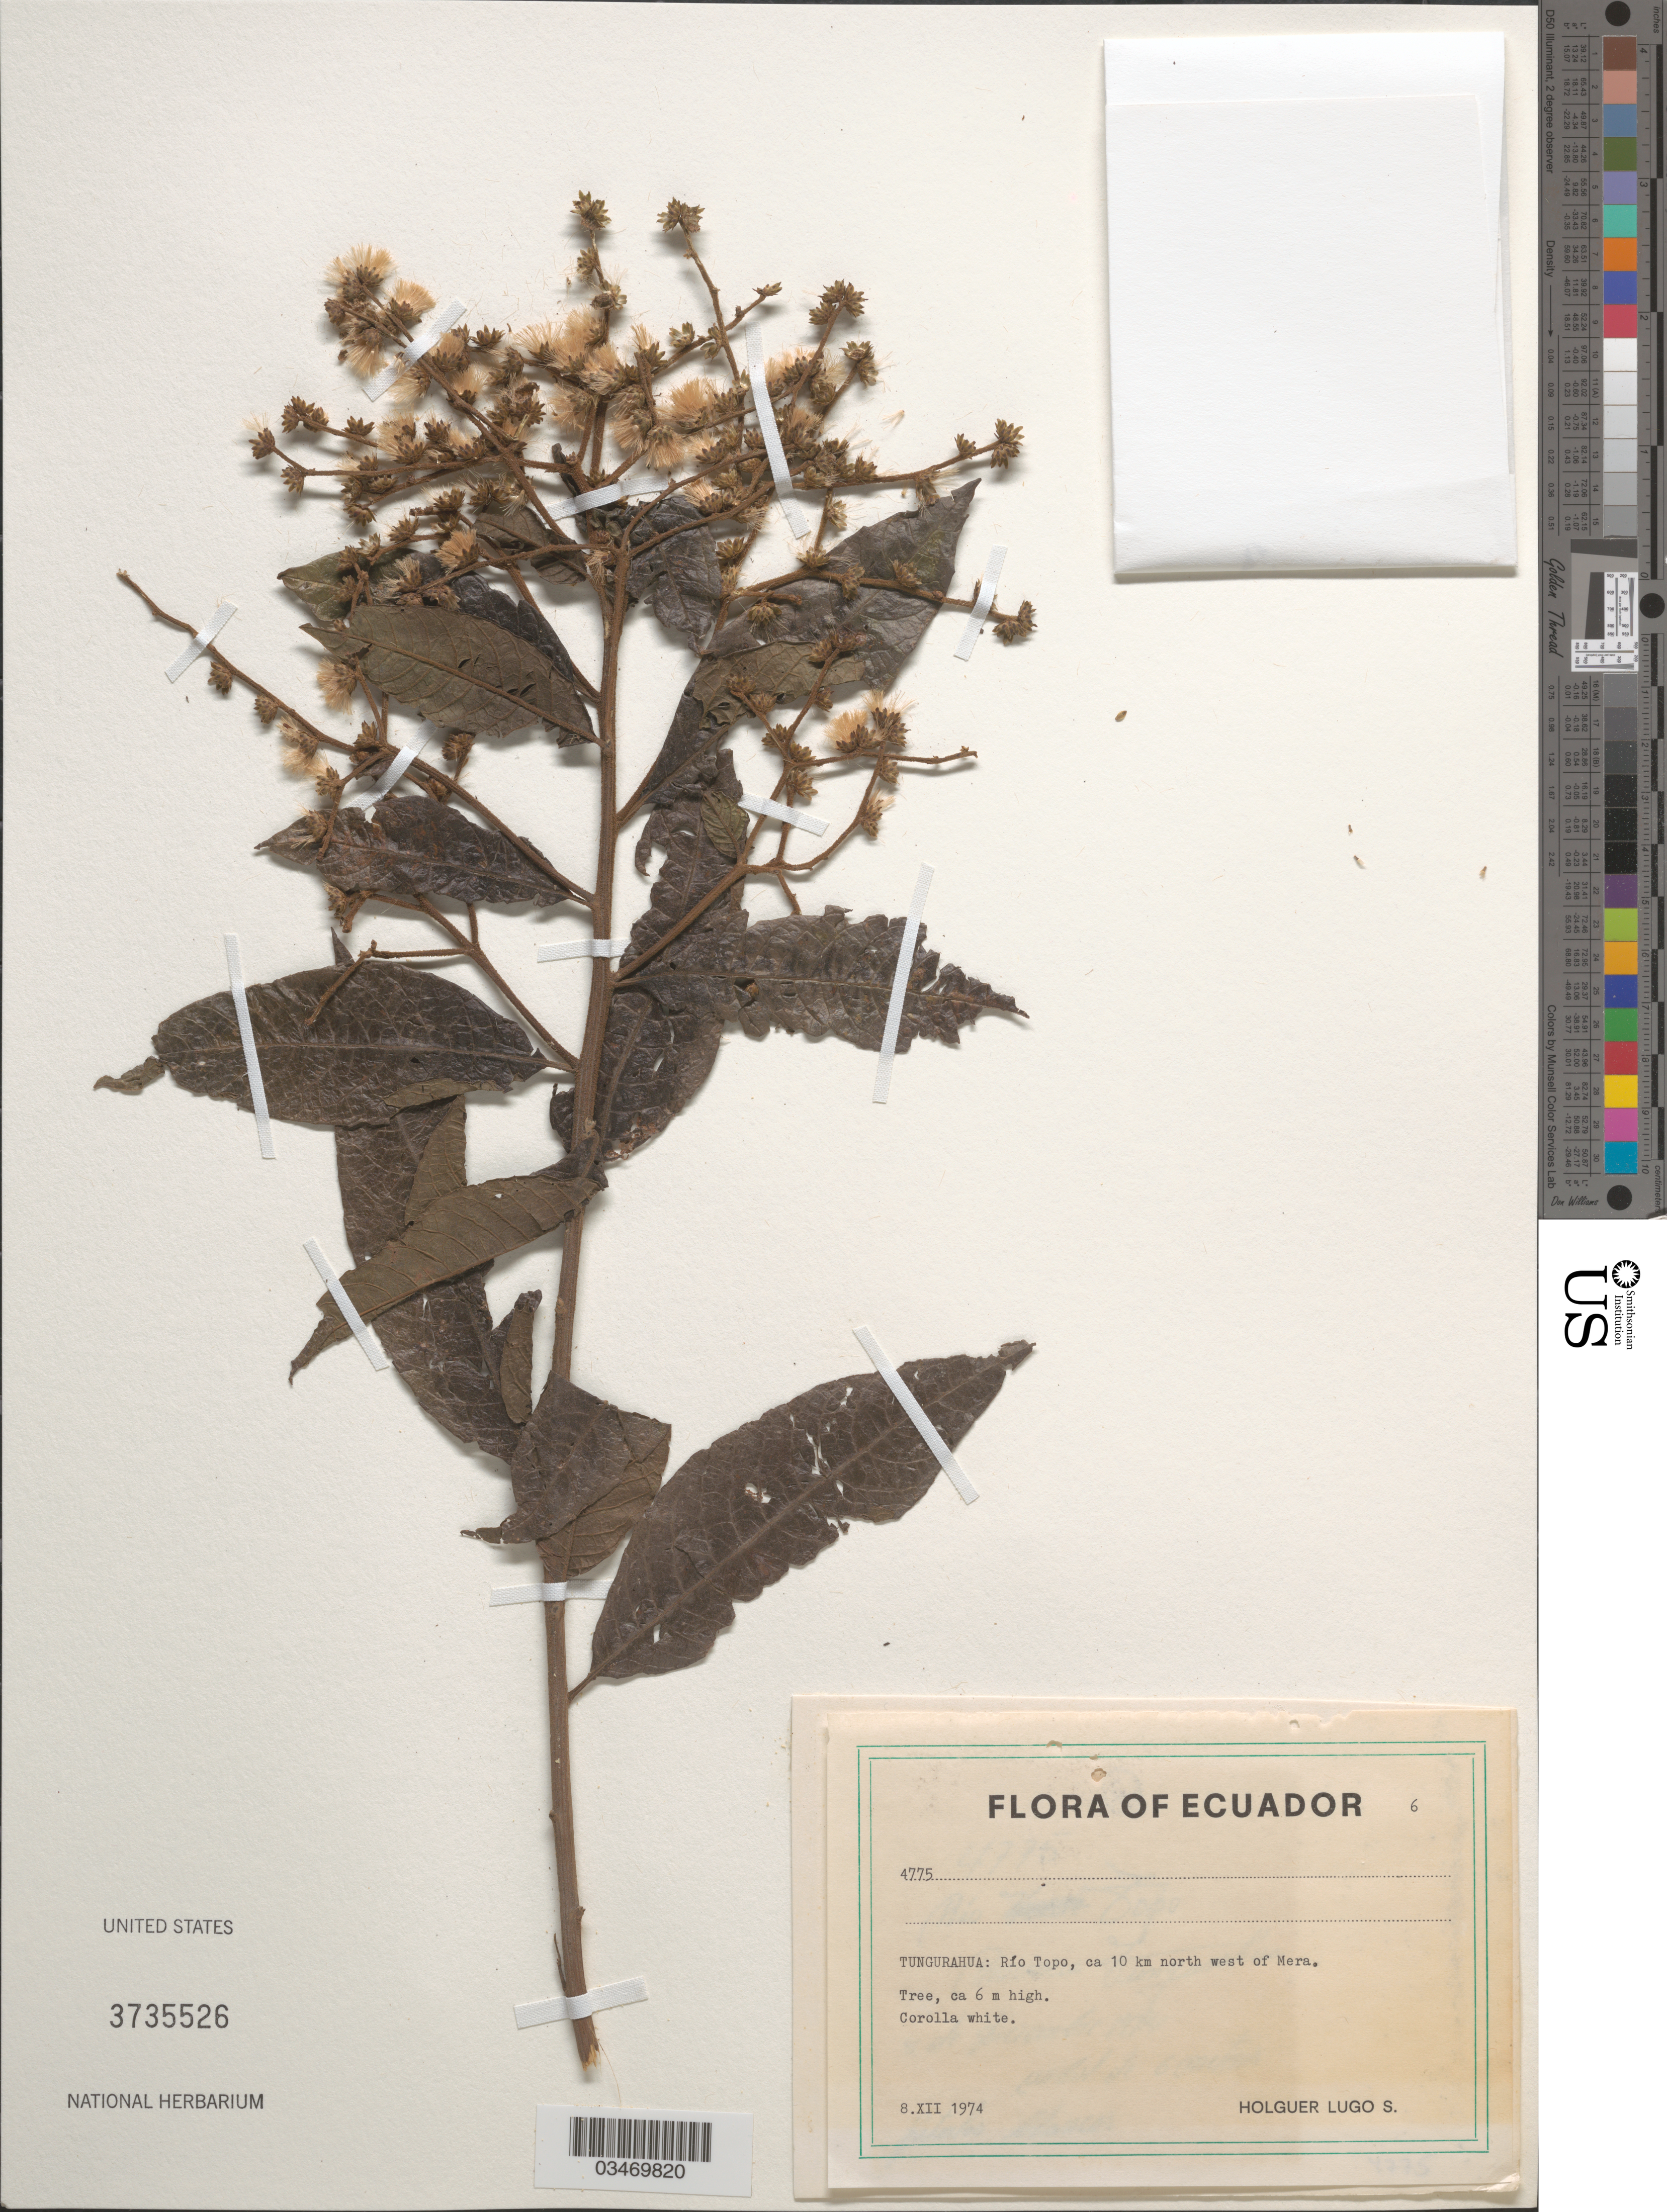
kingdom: Plantae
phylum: Tracheophyta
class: Magnoliopsida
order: Asterales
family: Asteraceae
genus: Vernonanthura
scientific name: Vernonanthura patens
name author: (Kunth) H. Rob.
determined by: Renon, Polla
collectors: L. Holguer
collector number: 4775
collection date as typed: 8 Dec 1974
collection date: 1974-12-08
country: Ecuador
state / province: Tungurahua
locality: Rio Topo, ca. 10 km W of Mera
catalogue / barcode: US 3735526